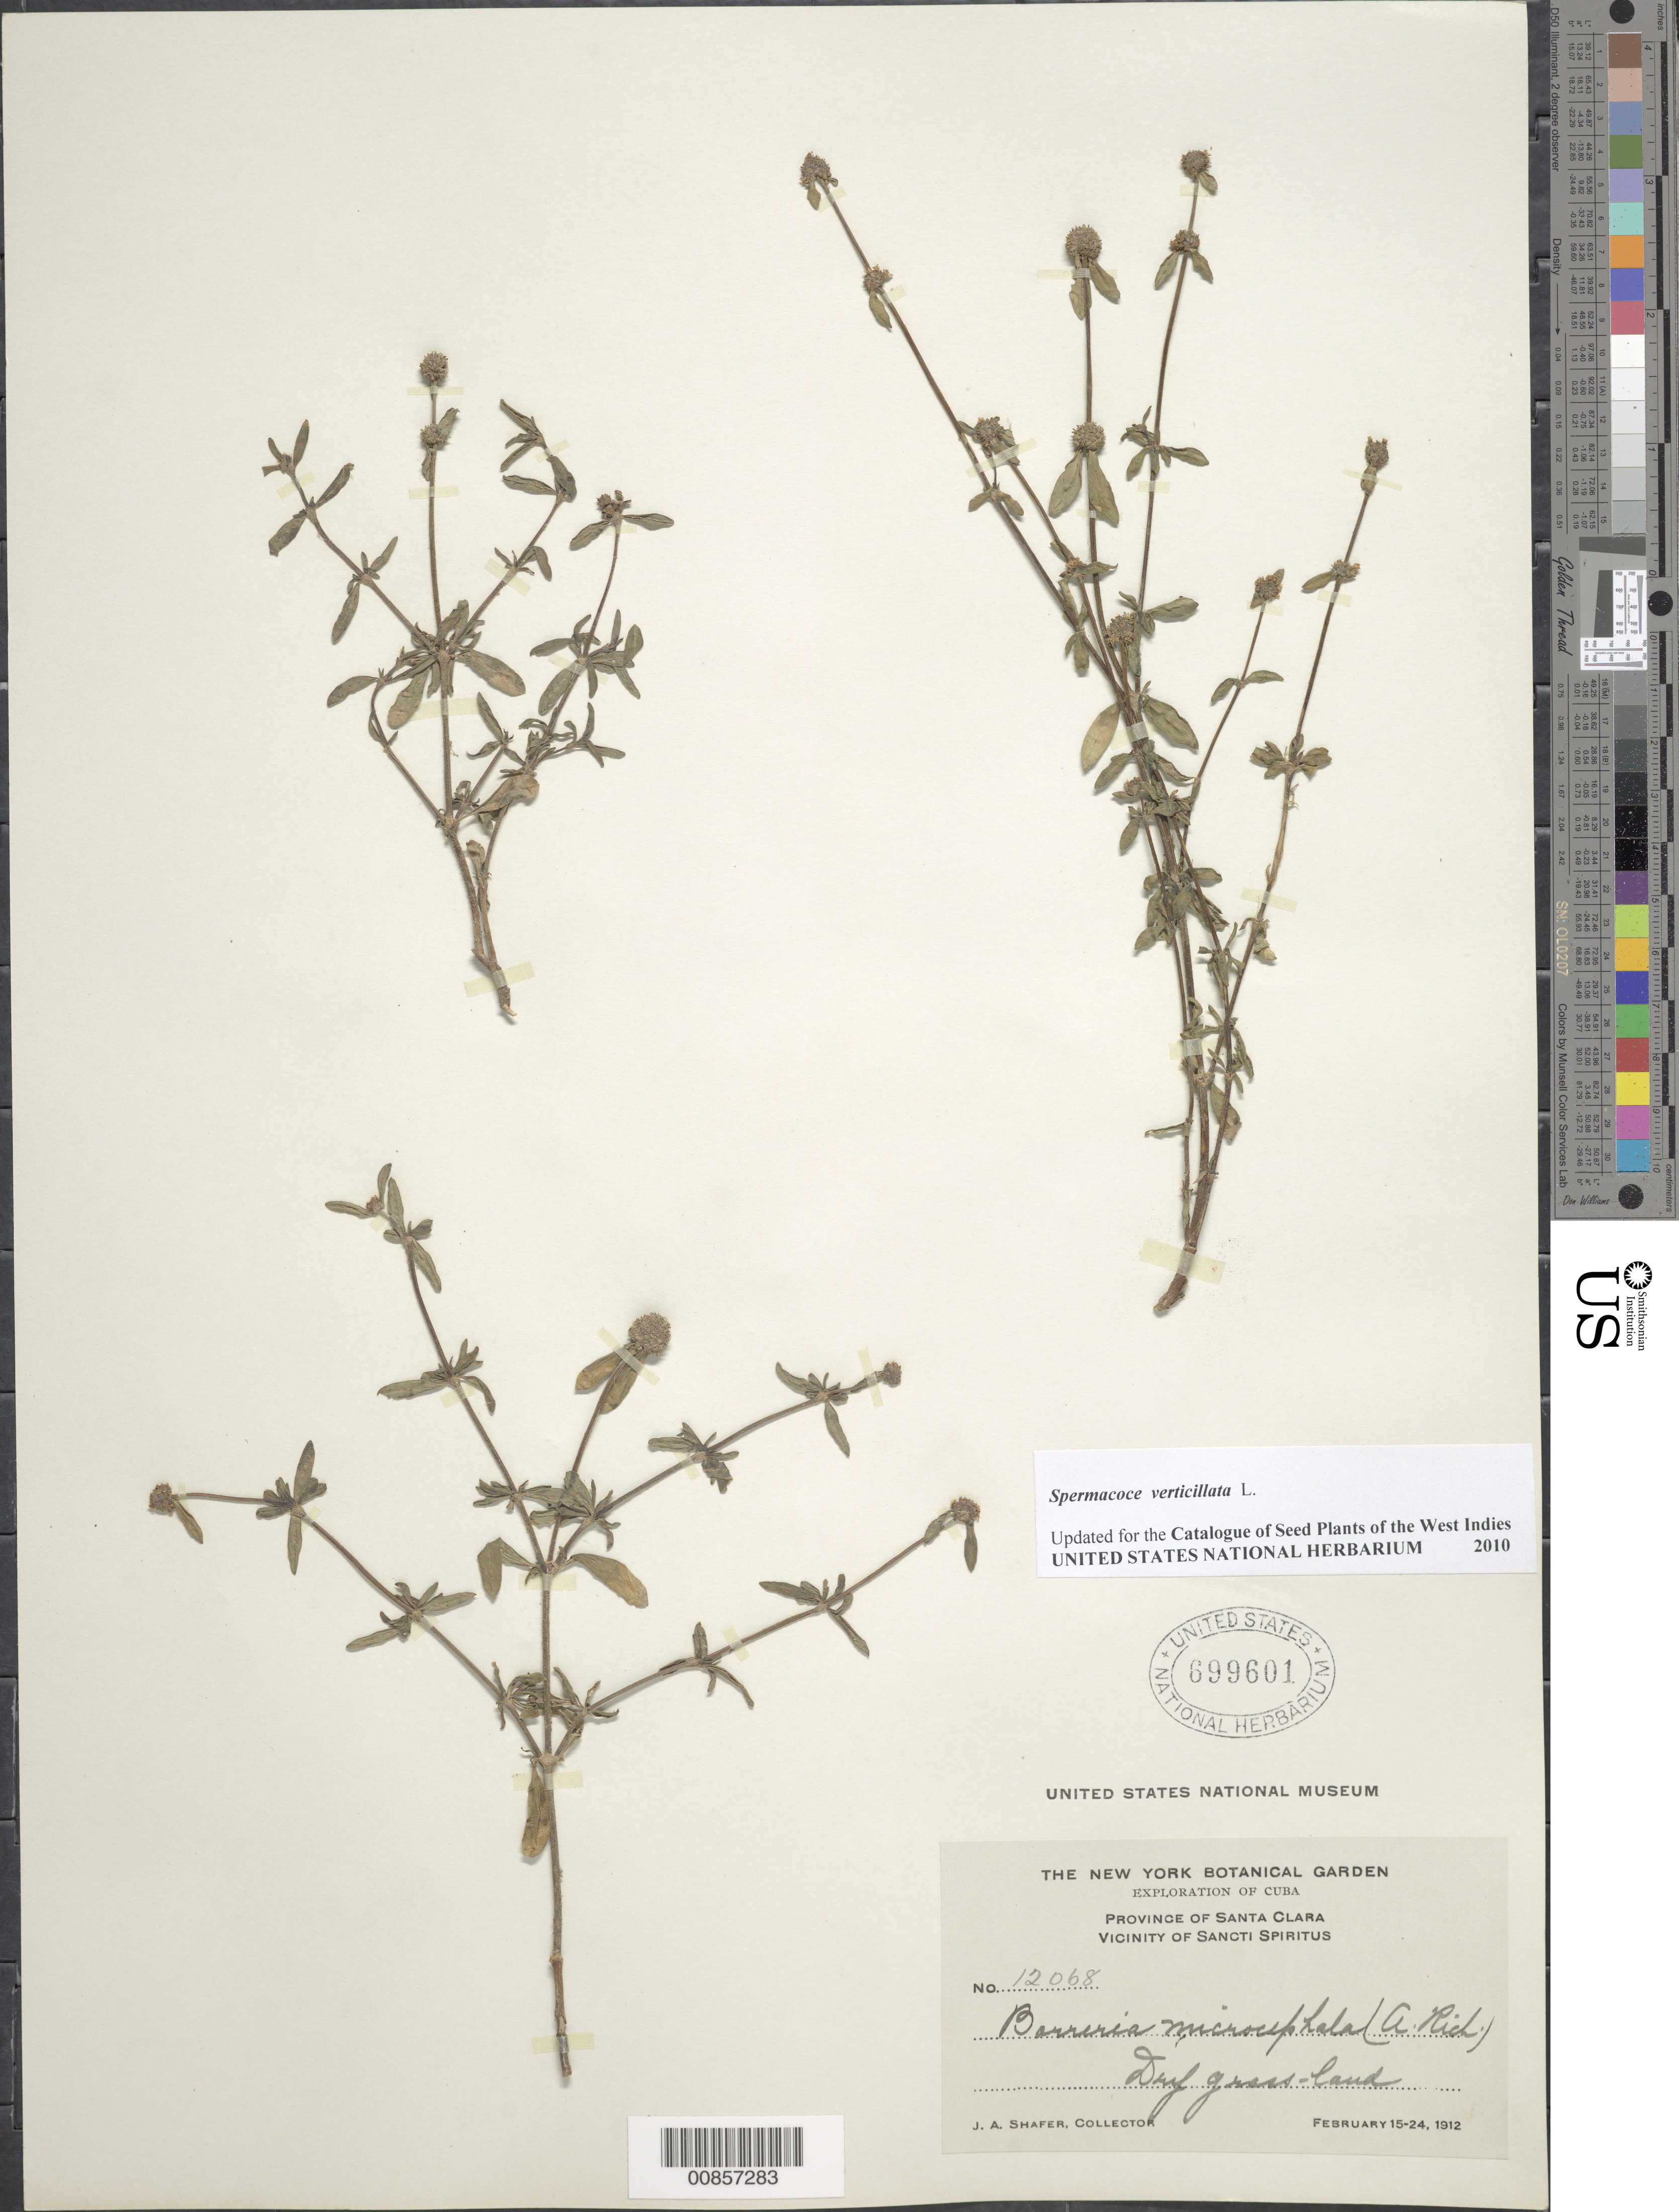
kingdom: Plantae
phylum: Tracheophyta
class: Magnoliopsida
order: Gentianales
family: Rubiaceae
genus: Spermacoce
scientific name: Spermacoce verticillata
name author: L.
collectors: J. A. Shafer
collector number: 12068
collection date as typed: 15 Feb 1912 to 24 Feb 1912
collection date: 1912-02-15/1912-02-24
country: Cuba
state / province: Las Villas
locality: Vicinity of Sti. Spiritus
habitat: Dry grassland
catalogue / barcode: US 699601